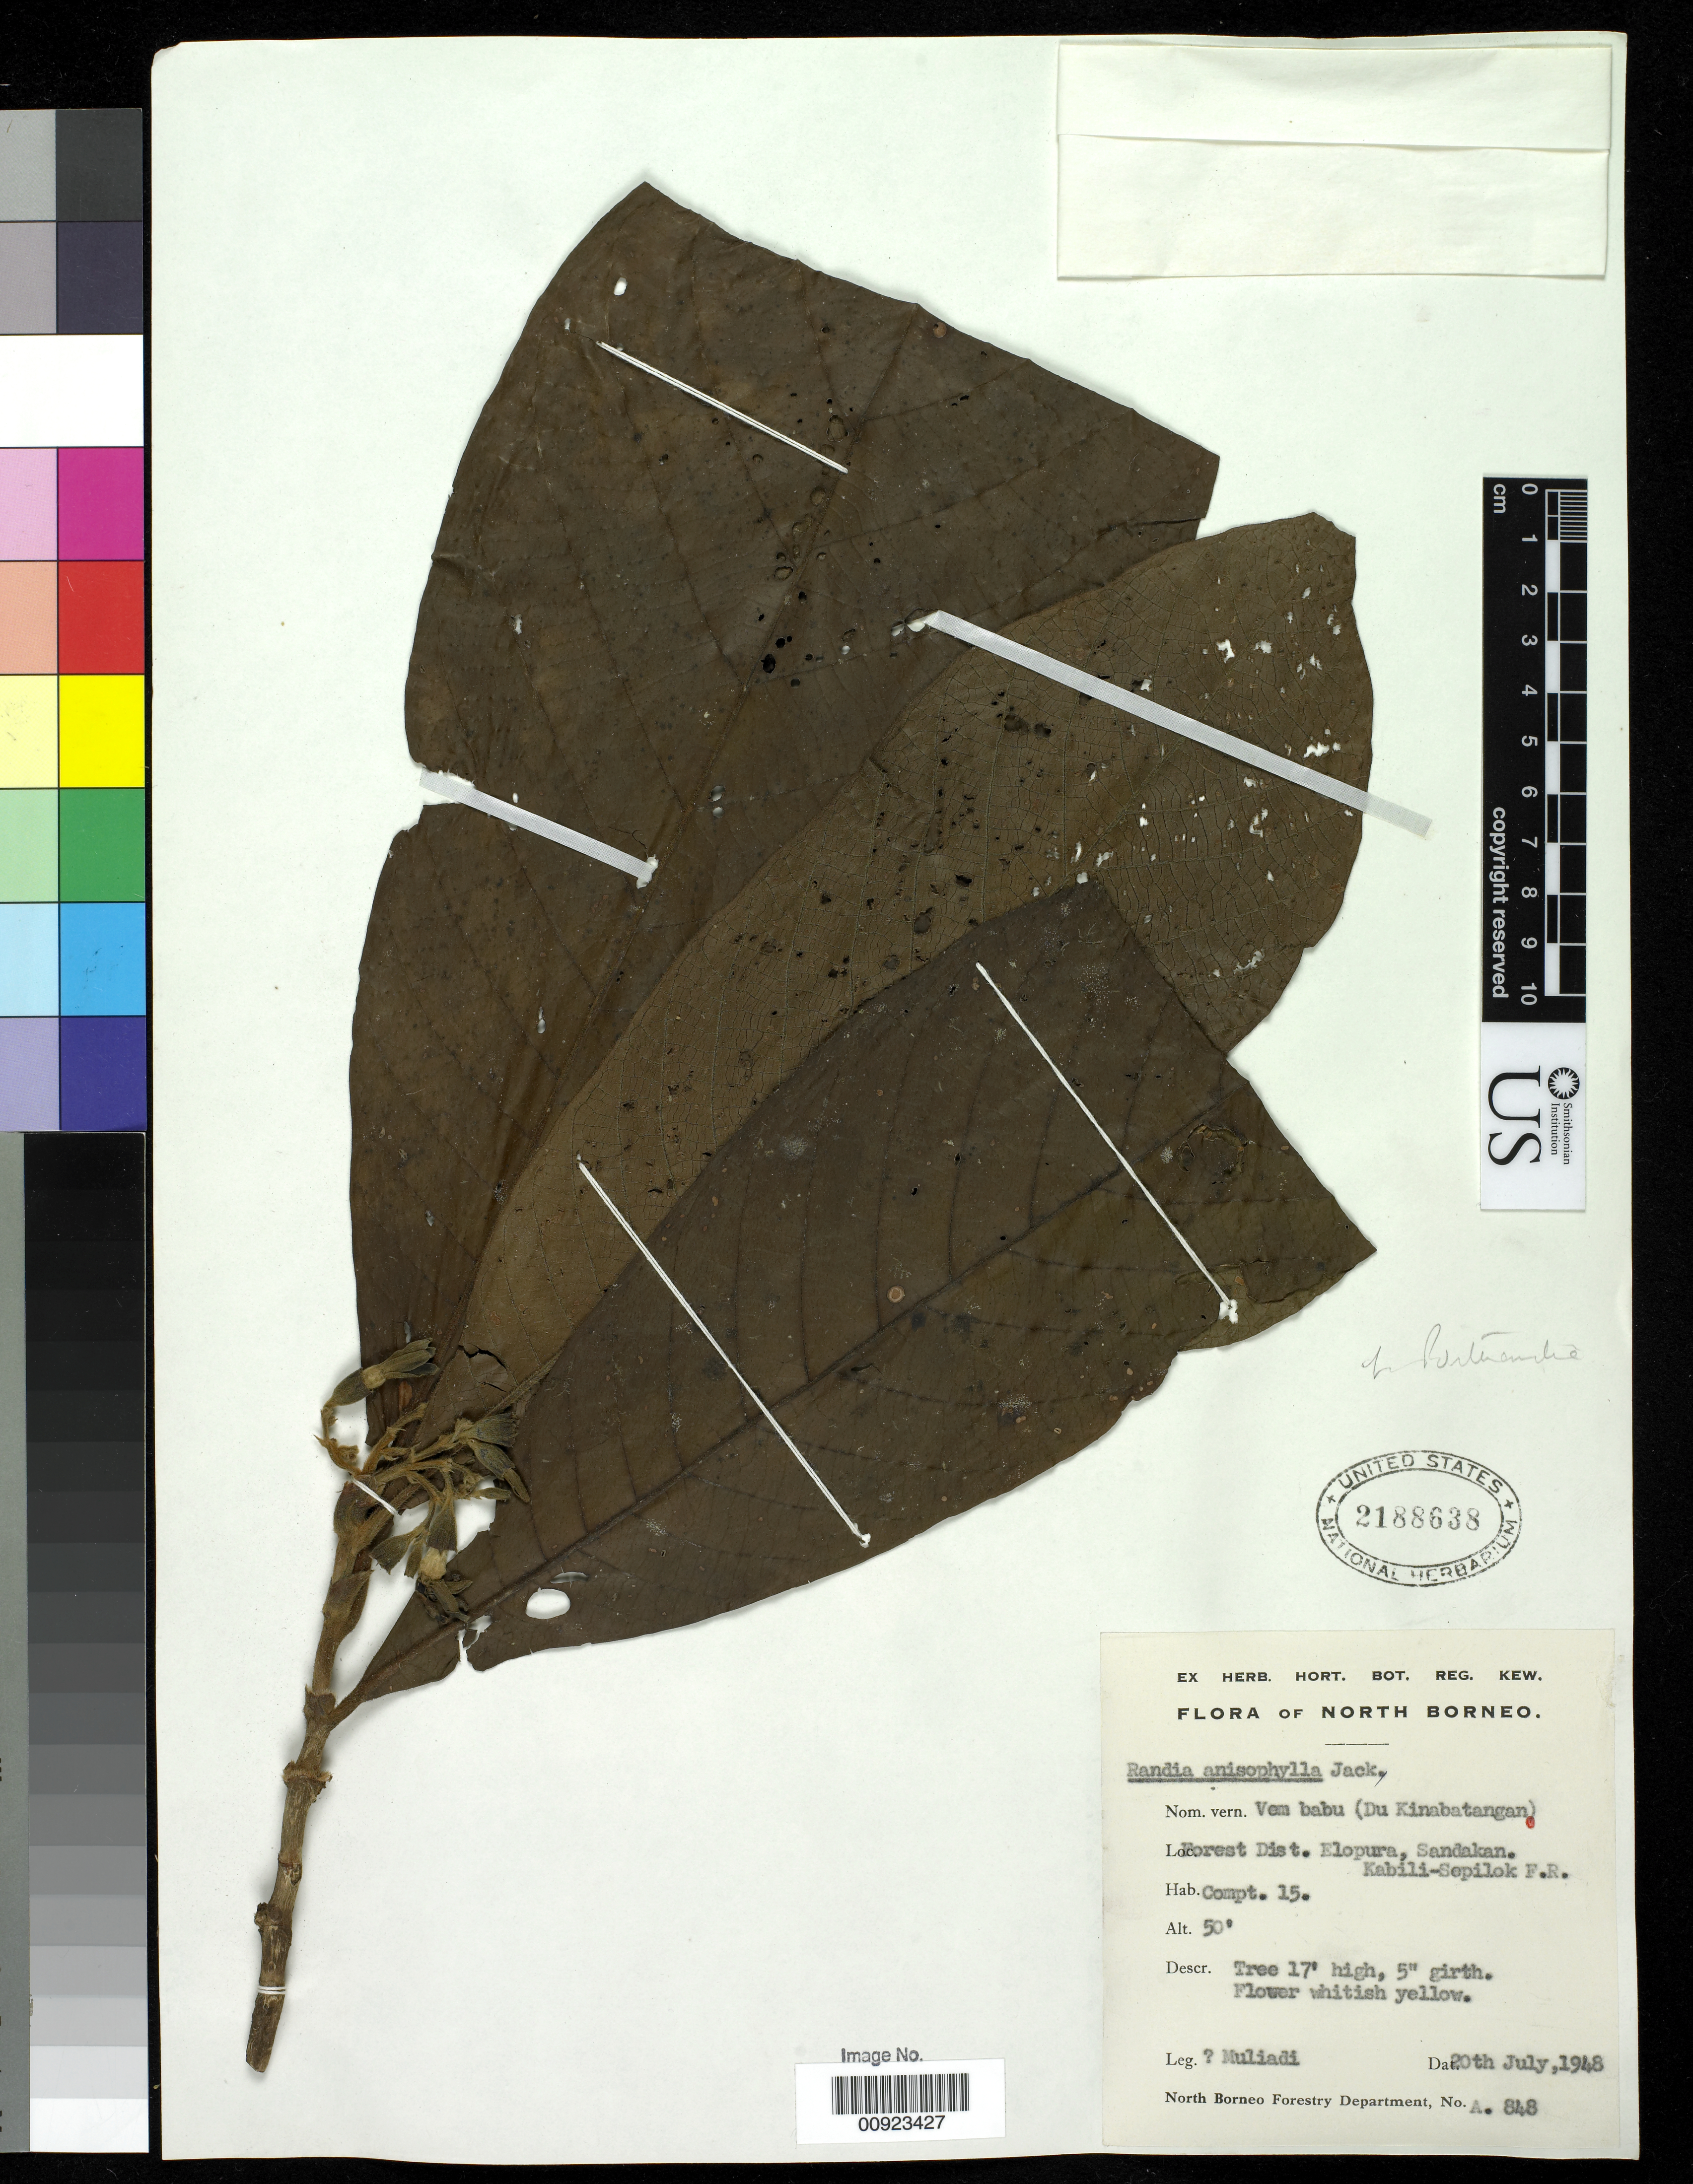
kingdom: Plantae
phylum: Tracheophyta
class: Magnoliopsida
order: Gentianales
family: Rubiaceae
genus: Porterandia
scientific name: Porterandia anisophylla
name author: (Jack ex Roxb.) Ridl.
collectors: -. Muliadi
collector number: A 848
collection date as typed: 20 Jul 1948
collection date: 1948-07-20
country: Malaysia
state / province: Sabah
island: Borneo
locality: F.D. Elopura, Sandakan. Kabil-Sepilok F.R.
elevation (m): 15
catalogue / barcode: US 2188638